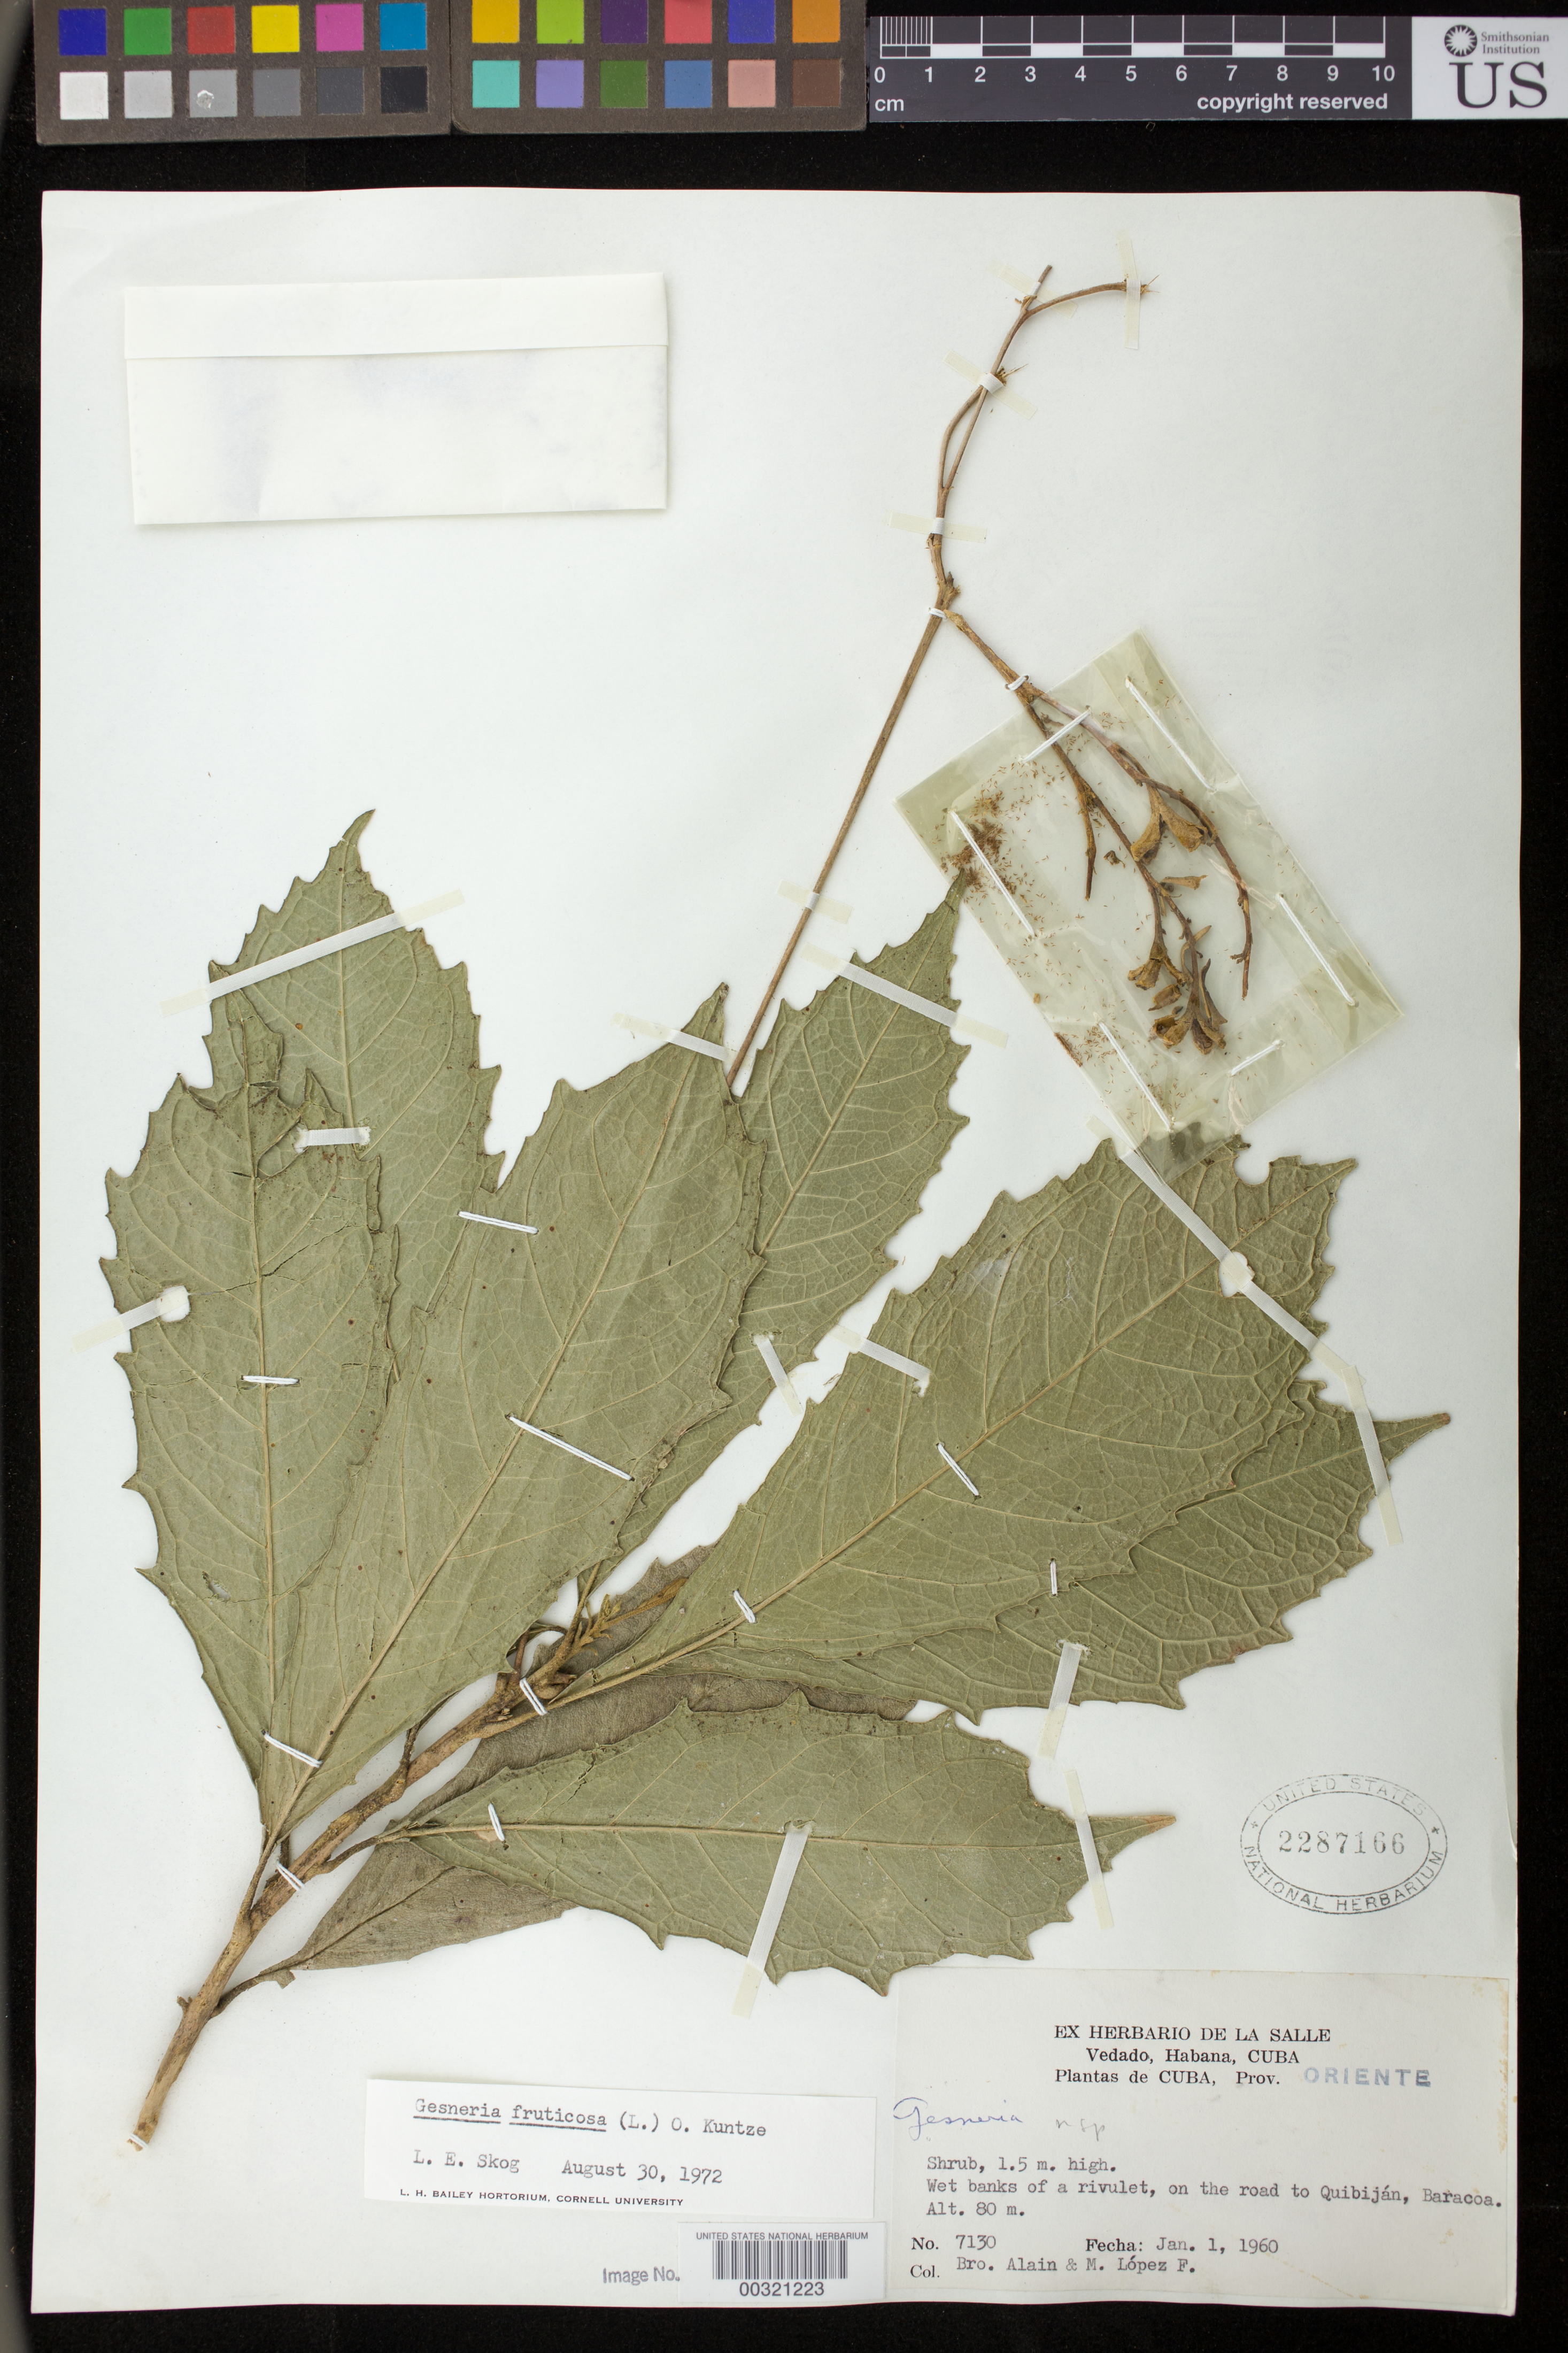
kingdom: Plantae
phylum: Tracheophyta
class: Magnoliopsida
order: Lamiales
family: Gesneriaceae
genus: Gesneria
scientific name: Gesneria fruticosa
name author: (L.) Kuntze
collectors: A. H. Liogier & M. Lopéz-F.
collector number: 7130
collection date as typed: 01 Jan 1960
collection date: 1960-01-01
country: Cuba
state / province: Oriente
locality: On the road to Quibijan, Baracoa; [HAC: "Cañadas a lo largo via mulata, Baracoa"]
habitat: Wet banks of a rivulet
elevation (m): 80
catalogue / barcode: US 2287166